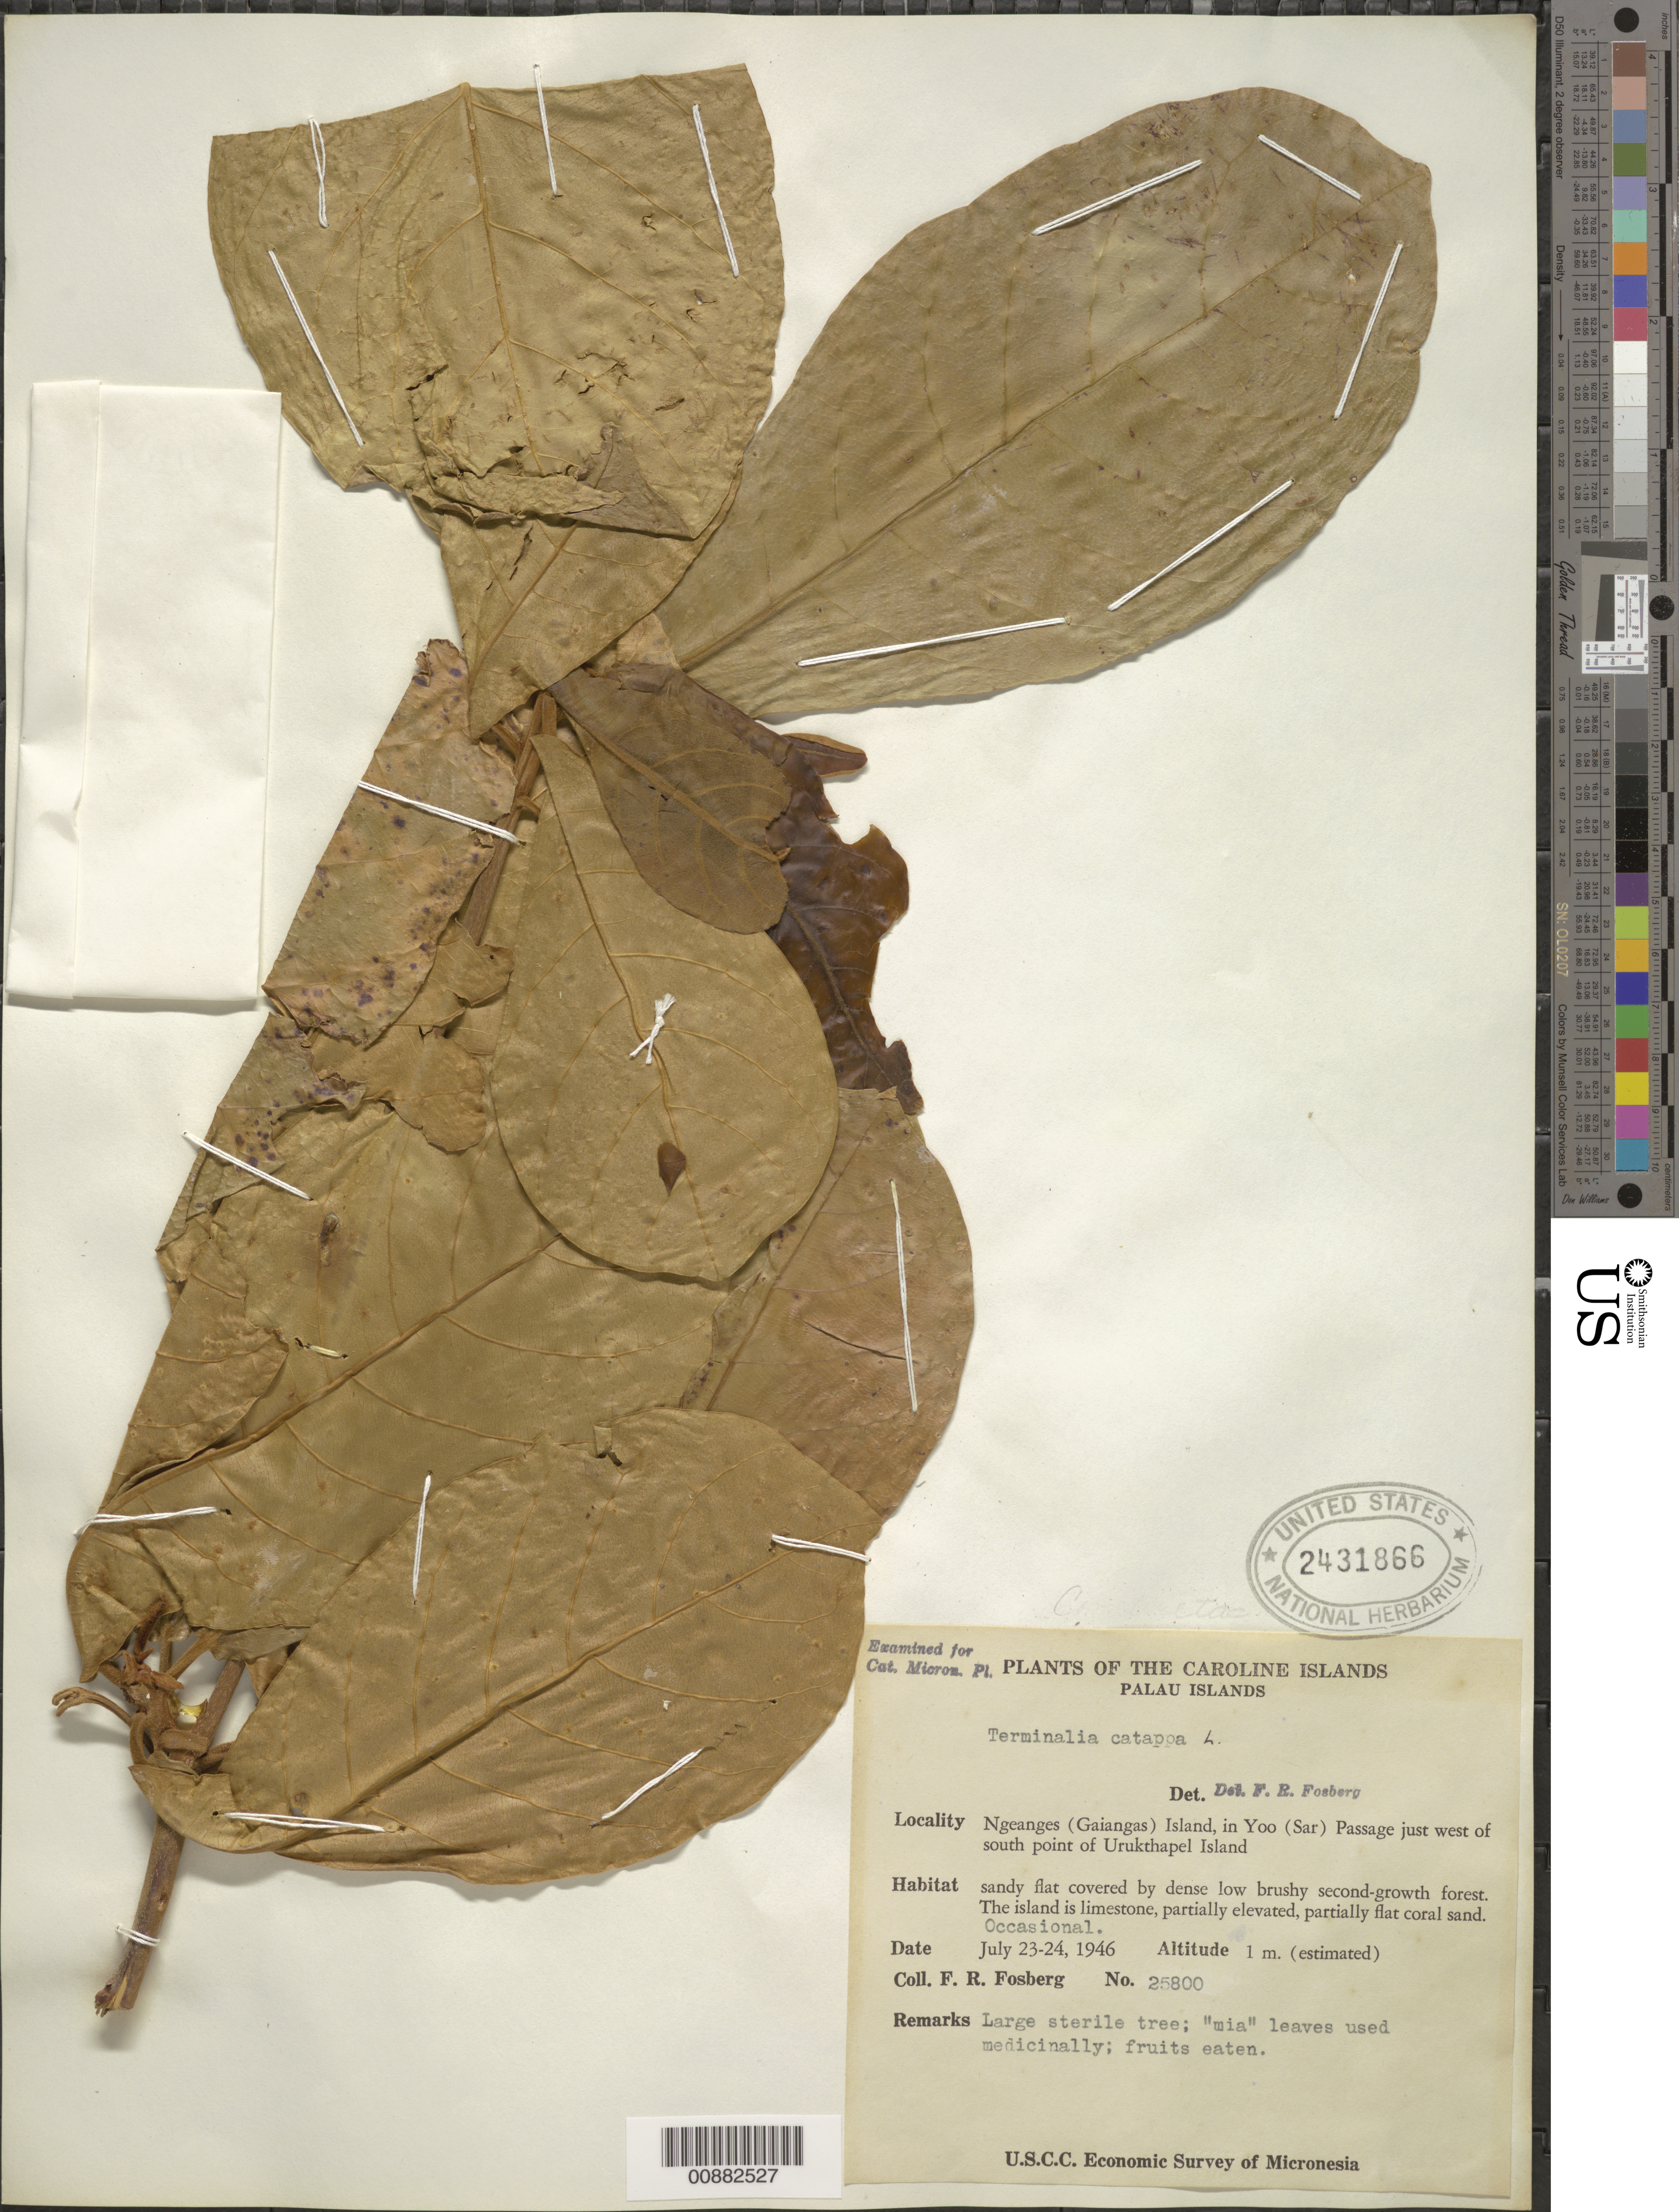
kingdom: Plantae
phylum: Tracheophyta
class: Magnoliopsida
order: Myrtales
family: Combretaceae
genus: Terminalia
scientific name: Terminalia catappa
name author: L.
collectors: F. R. Fosberg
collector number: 25800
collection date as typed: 23 Jul 1946 to 24 Jul 1946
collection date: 1946-07-23/1946-07-24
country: Palau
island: Ngeanges (Gaiangas)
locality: In Yoo (Sar) Passage just west of south point of Urukthapel Island (Also known as Gaiangas I.)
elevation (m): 1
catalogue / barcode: US 2431866